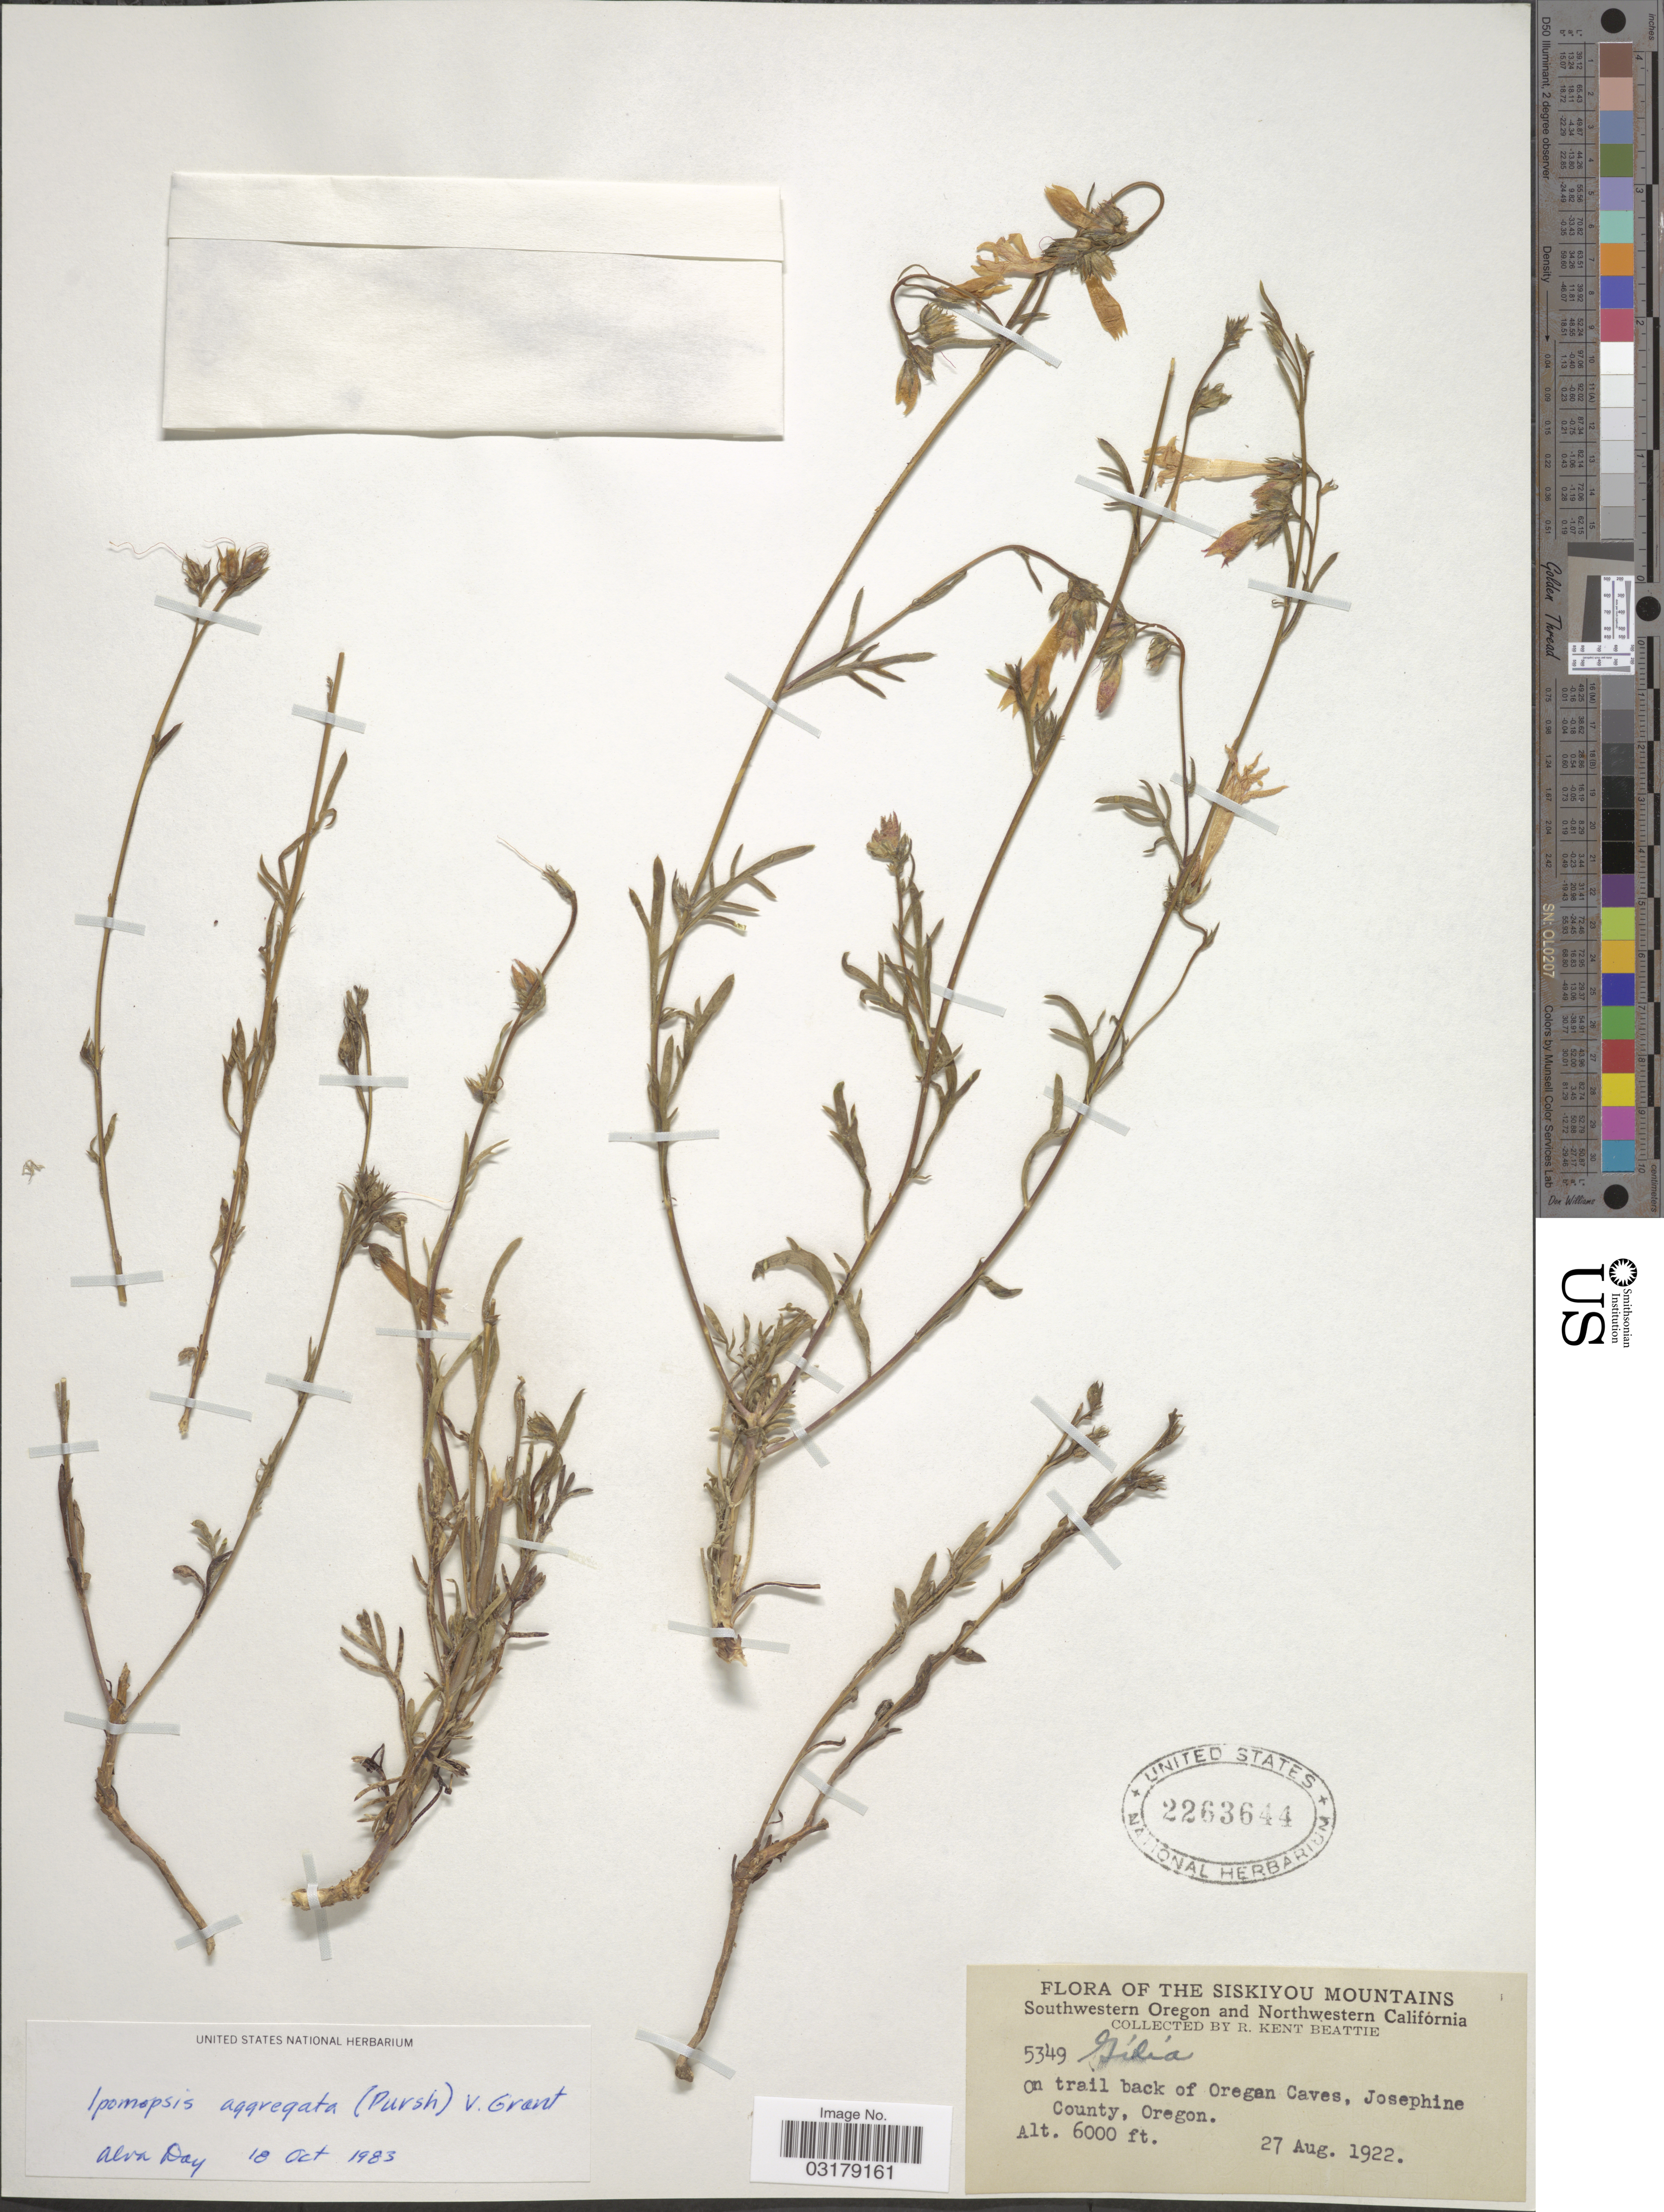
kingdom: Plantae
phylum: Tracheophyta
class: Magnoliopsida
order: Ericales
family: Polemoniaceae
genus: Ipomopsis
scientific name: Ipomopsis aggregata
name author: (Pursh) V.E. Grant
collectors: R. K. Beattie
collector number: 5349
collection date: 1922-08-27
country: United States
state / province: Oregon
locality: Siskiyou Mountains. Southwestern Oregon. On trail back of Oregan Caves, Josephine County.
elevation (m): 1829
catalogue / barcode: US 2263644